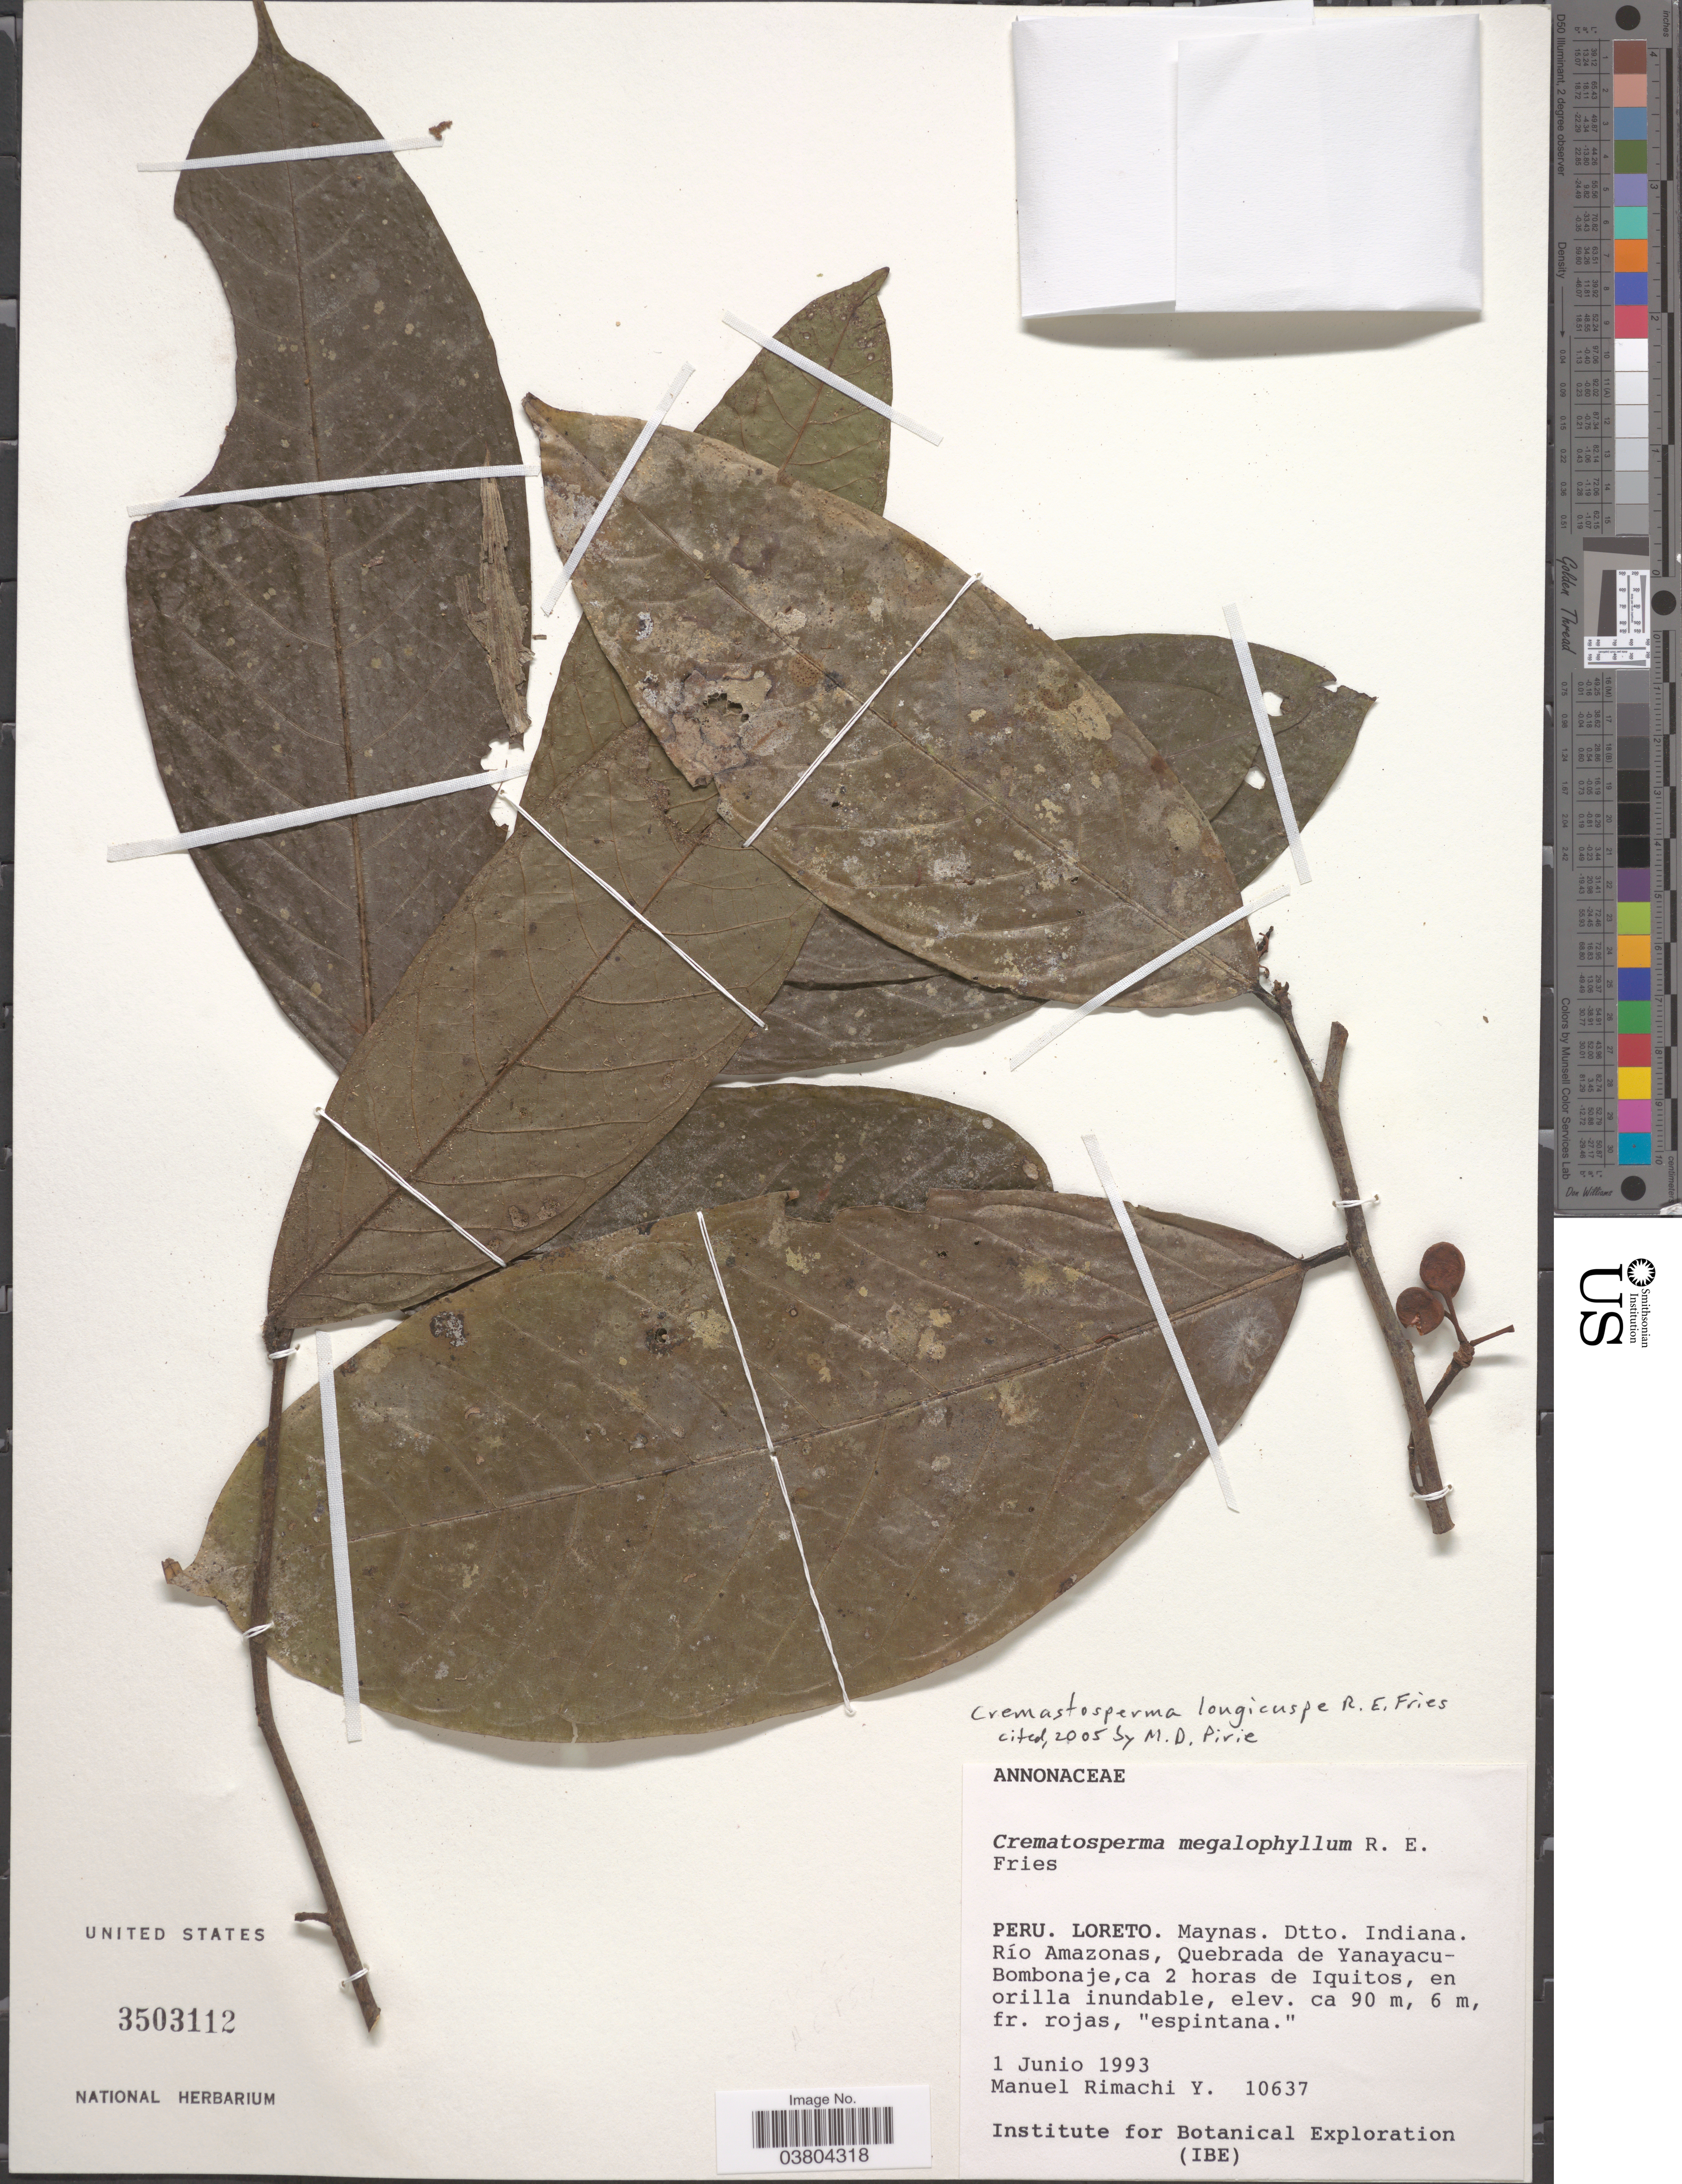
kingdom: Plantae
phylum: Tracheophyta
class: Magnoliopsida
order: Magnoliales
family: Annonaceae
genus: Cremastosperma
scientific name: Cremastosperma longicuspe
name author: R.E. Fr.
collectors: M. Rimachi Y.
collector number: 10637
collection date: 1993-06-01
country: Peru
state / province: Loreto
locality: Maynas. Dtto. Indiana. Río Amazonas, Quebrada de Yanayacu-Bombanaje,ca 2 horas de Iquitos.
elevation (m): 90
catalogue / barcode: US 3503112